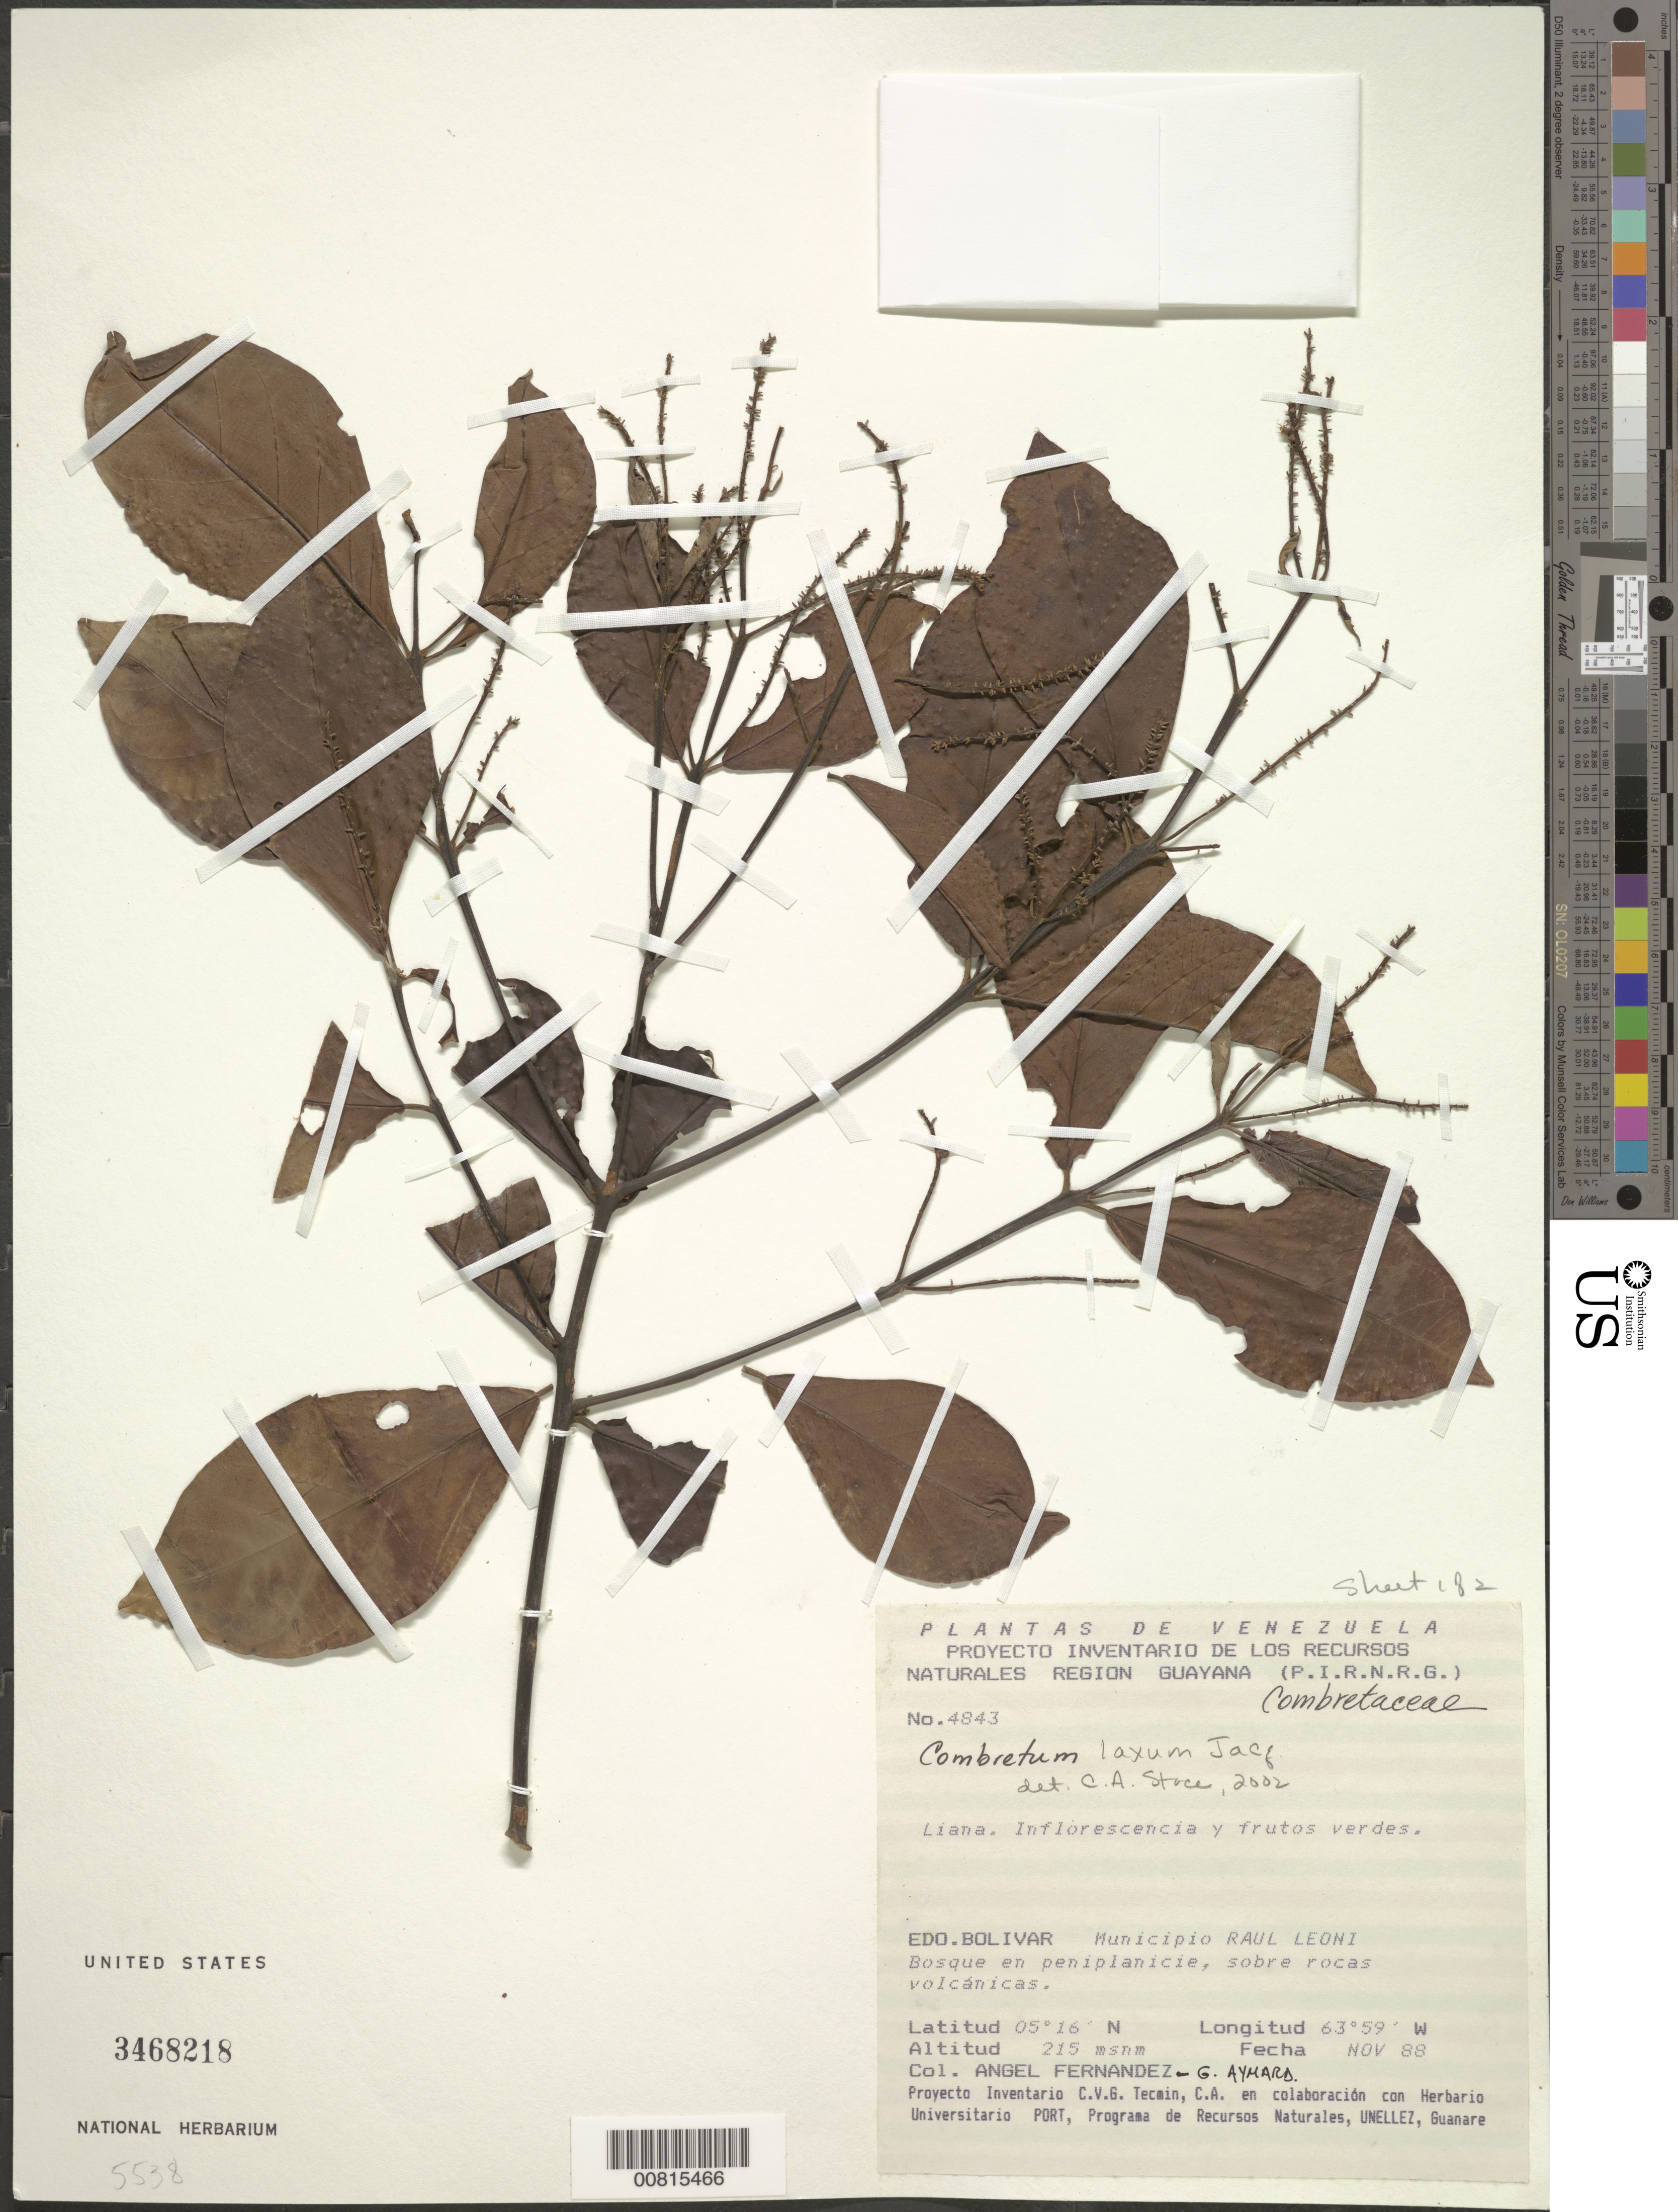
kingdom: Plantae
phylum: Tracheophyta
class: Magnoliopsida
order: Myrtales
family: Combretaceae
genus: Combretum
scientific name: Combretum laxum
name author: Jacq.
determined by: Stace, C. A.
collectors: A. Fernández & G. A. Aymard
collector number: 4843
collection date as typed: Nov-88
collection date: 1988-11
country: Venezuela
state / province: Bolívar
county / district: Angostura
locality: Mun. Raúl Leoni [=Angostura].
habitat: Bosque en peniplanicie, sobre rocas volcanicas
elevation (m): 215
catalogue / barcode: US 3468218